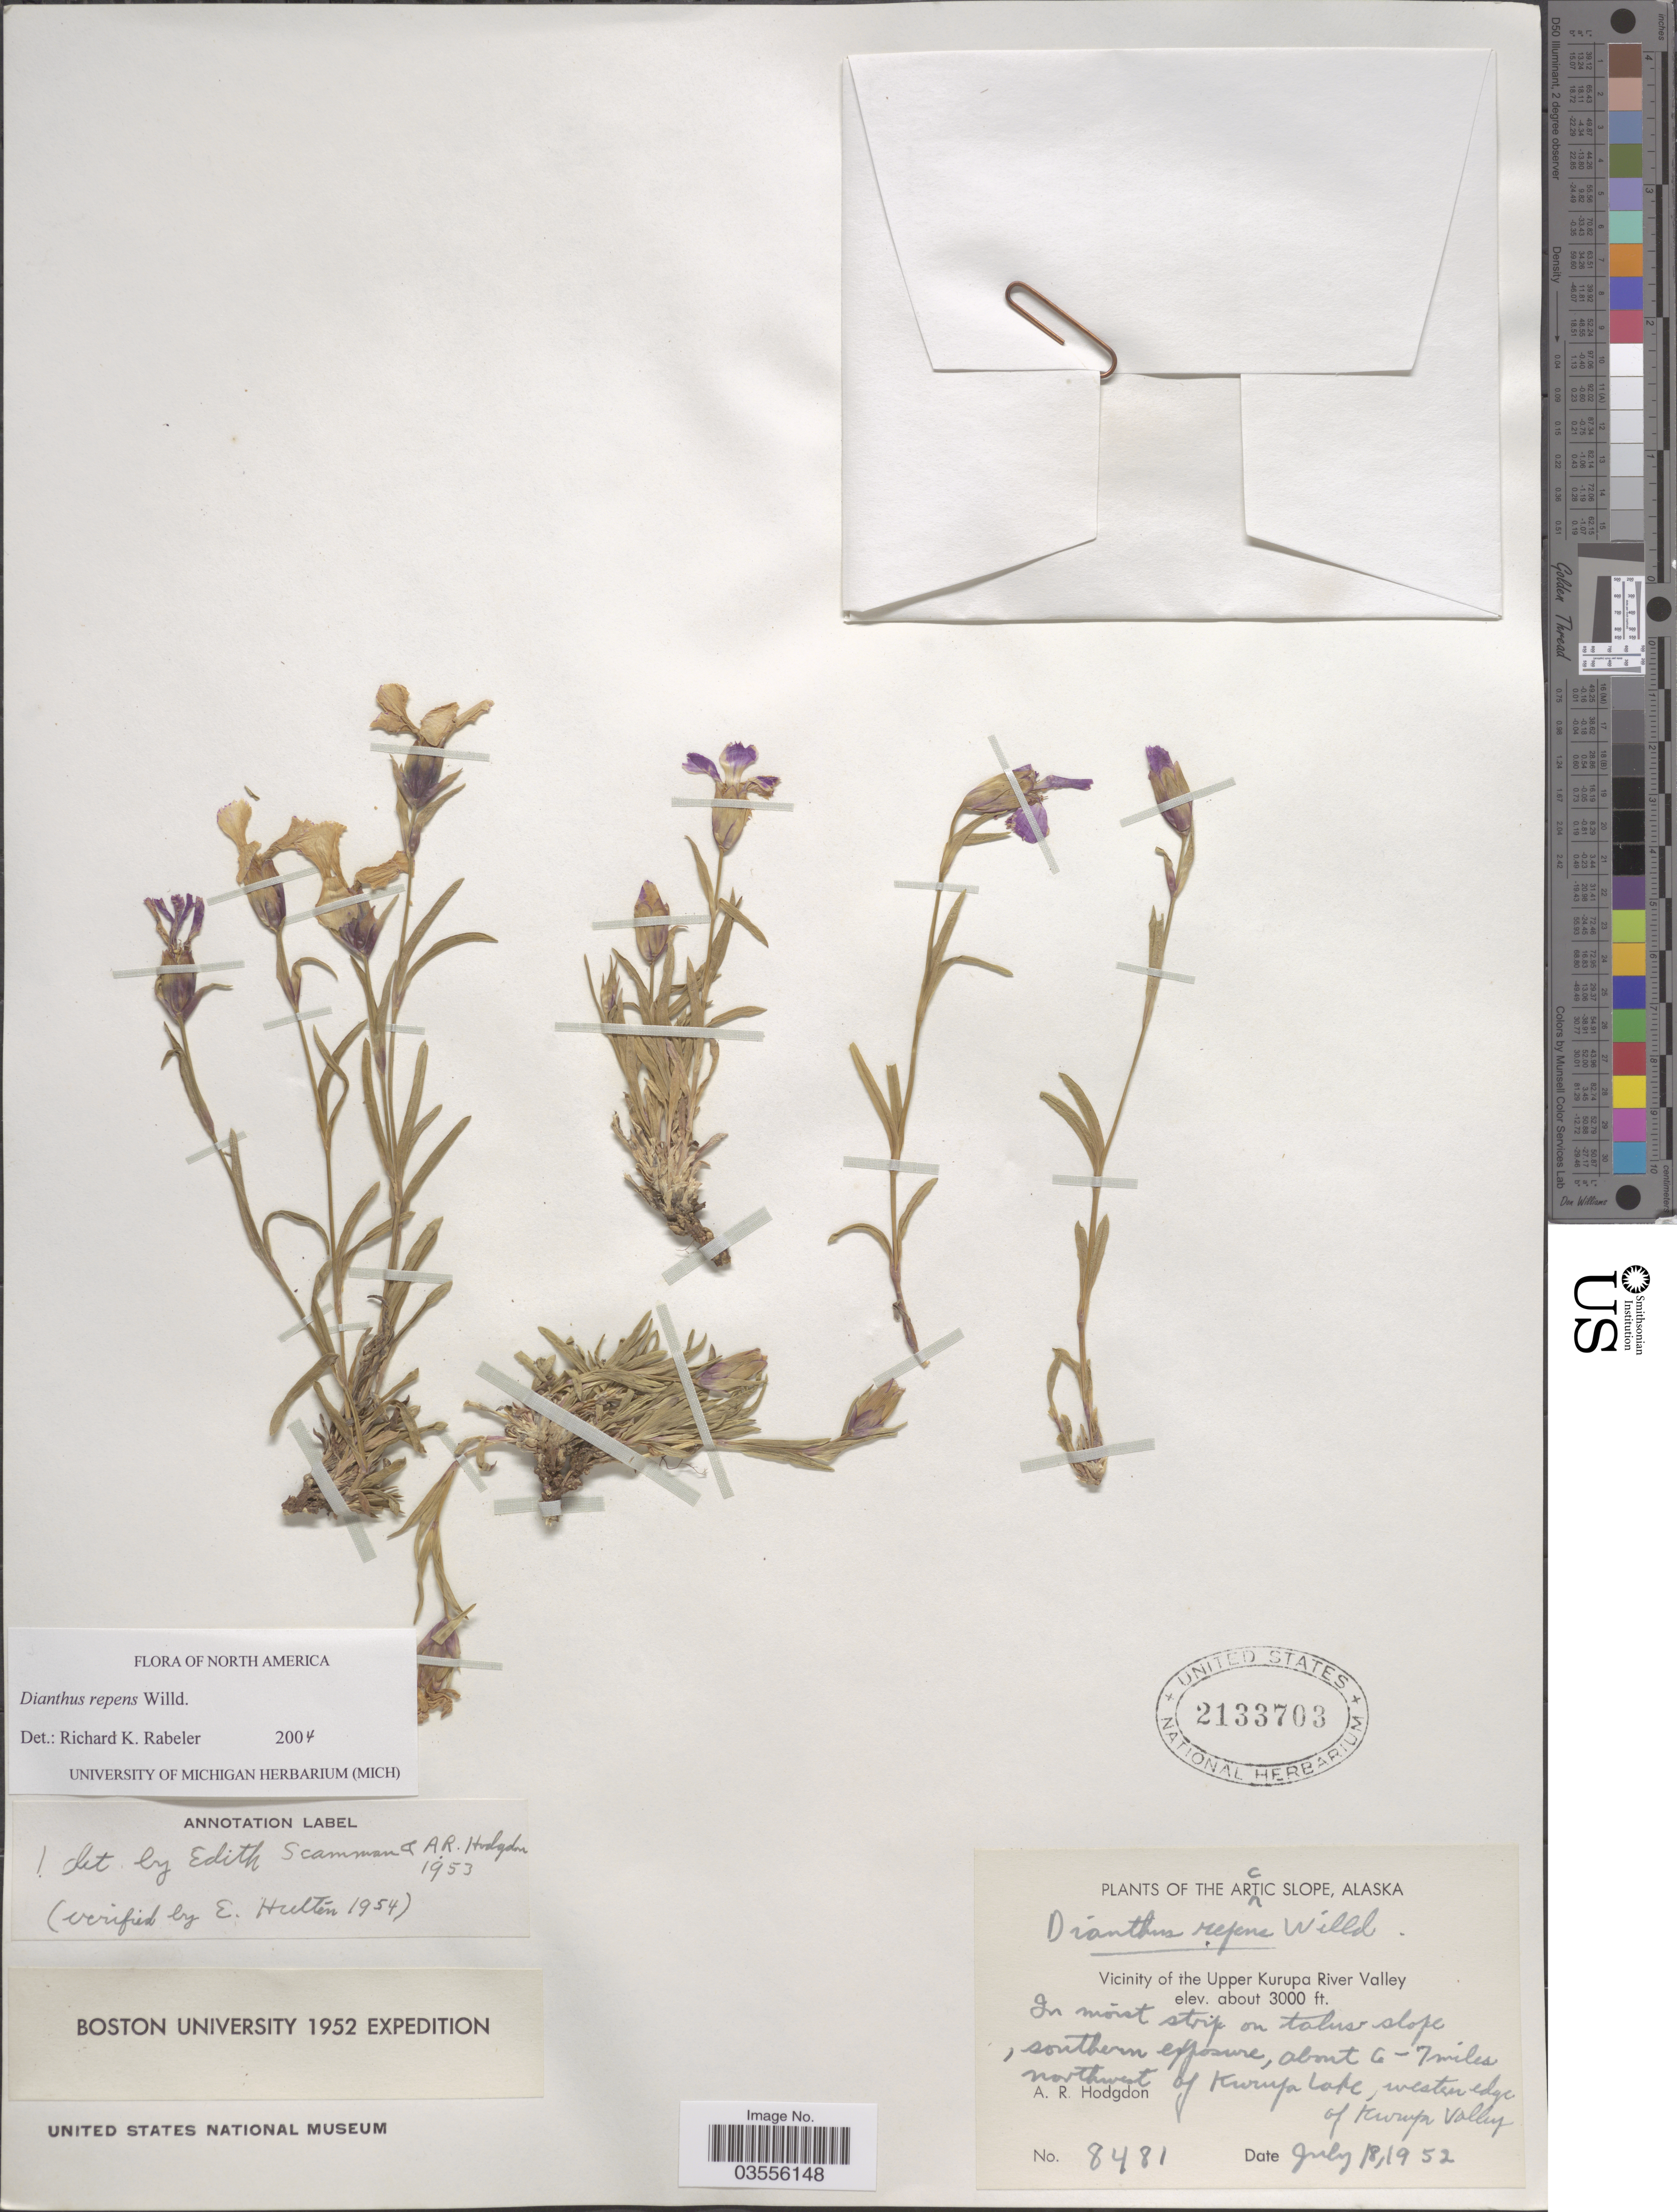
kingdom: Plantae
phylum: Tracheophyta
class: Magnoliopsida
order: Caryophyllales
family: Caryophyllaceae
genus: Dianthus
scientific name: Dianthus repens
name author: L.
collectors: A. R. Hodgdon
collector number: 8481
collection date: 1952-07-18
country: United States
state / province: Alaska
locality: Arctic slope. Vicinity of the Upper Kurupa River Valley. About 6-7 miles northwest of Kurupa Lake, western edge of Kurupa Valley.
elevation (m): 914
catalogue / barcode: US 2133703